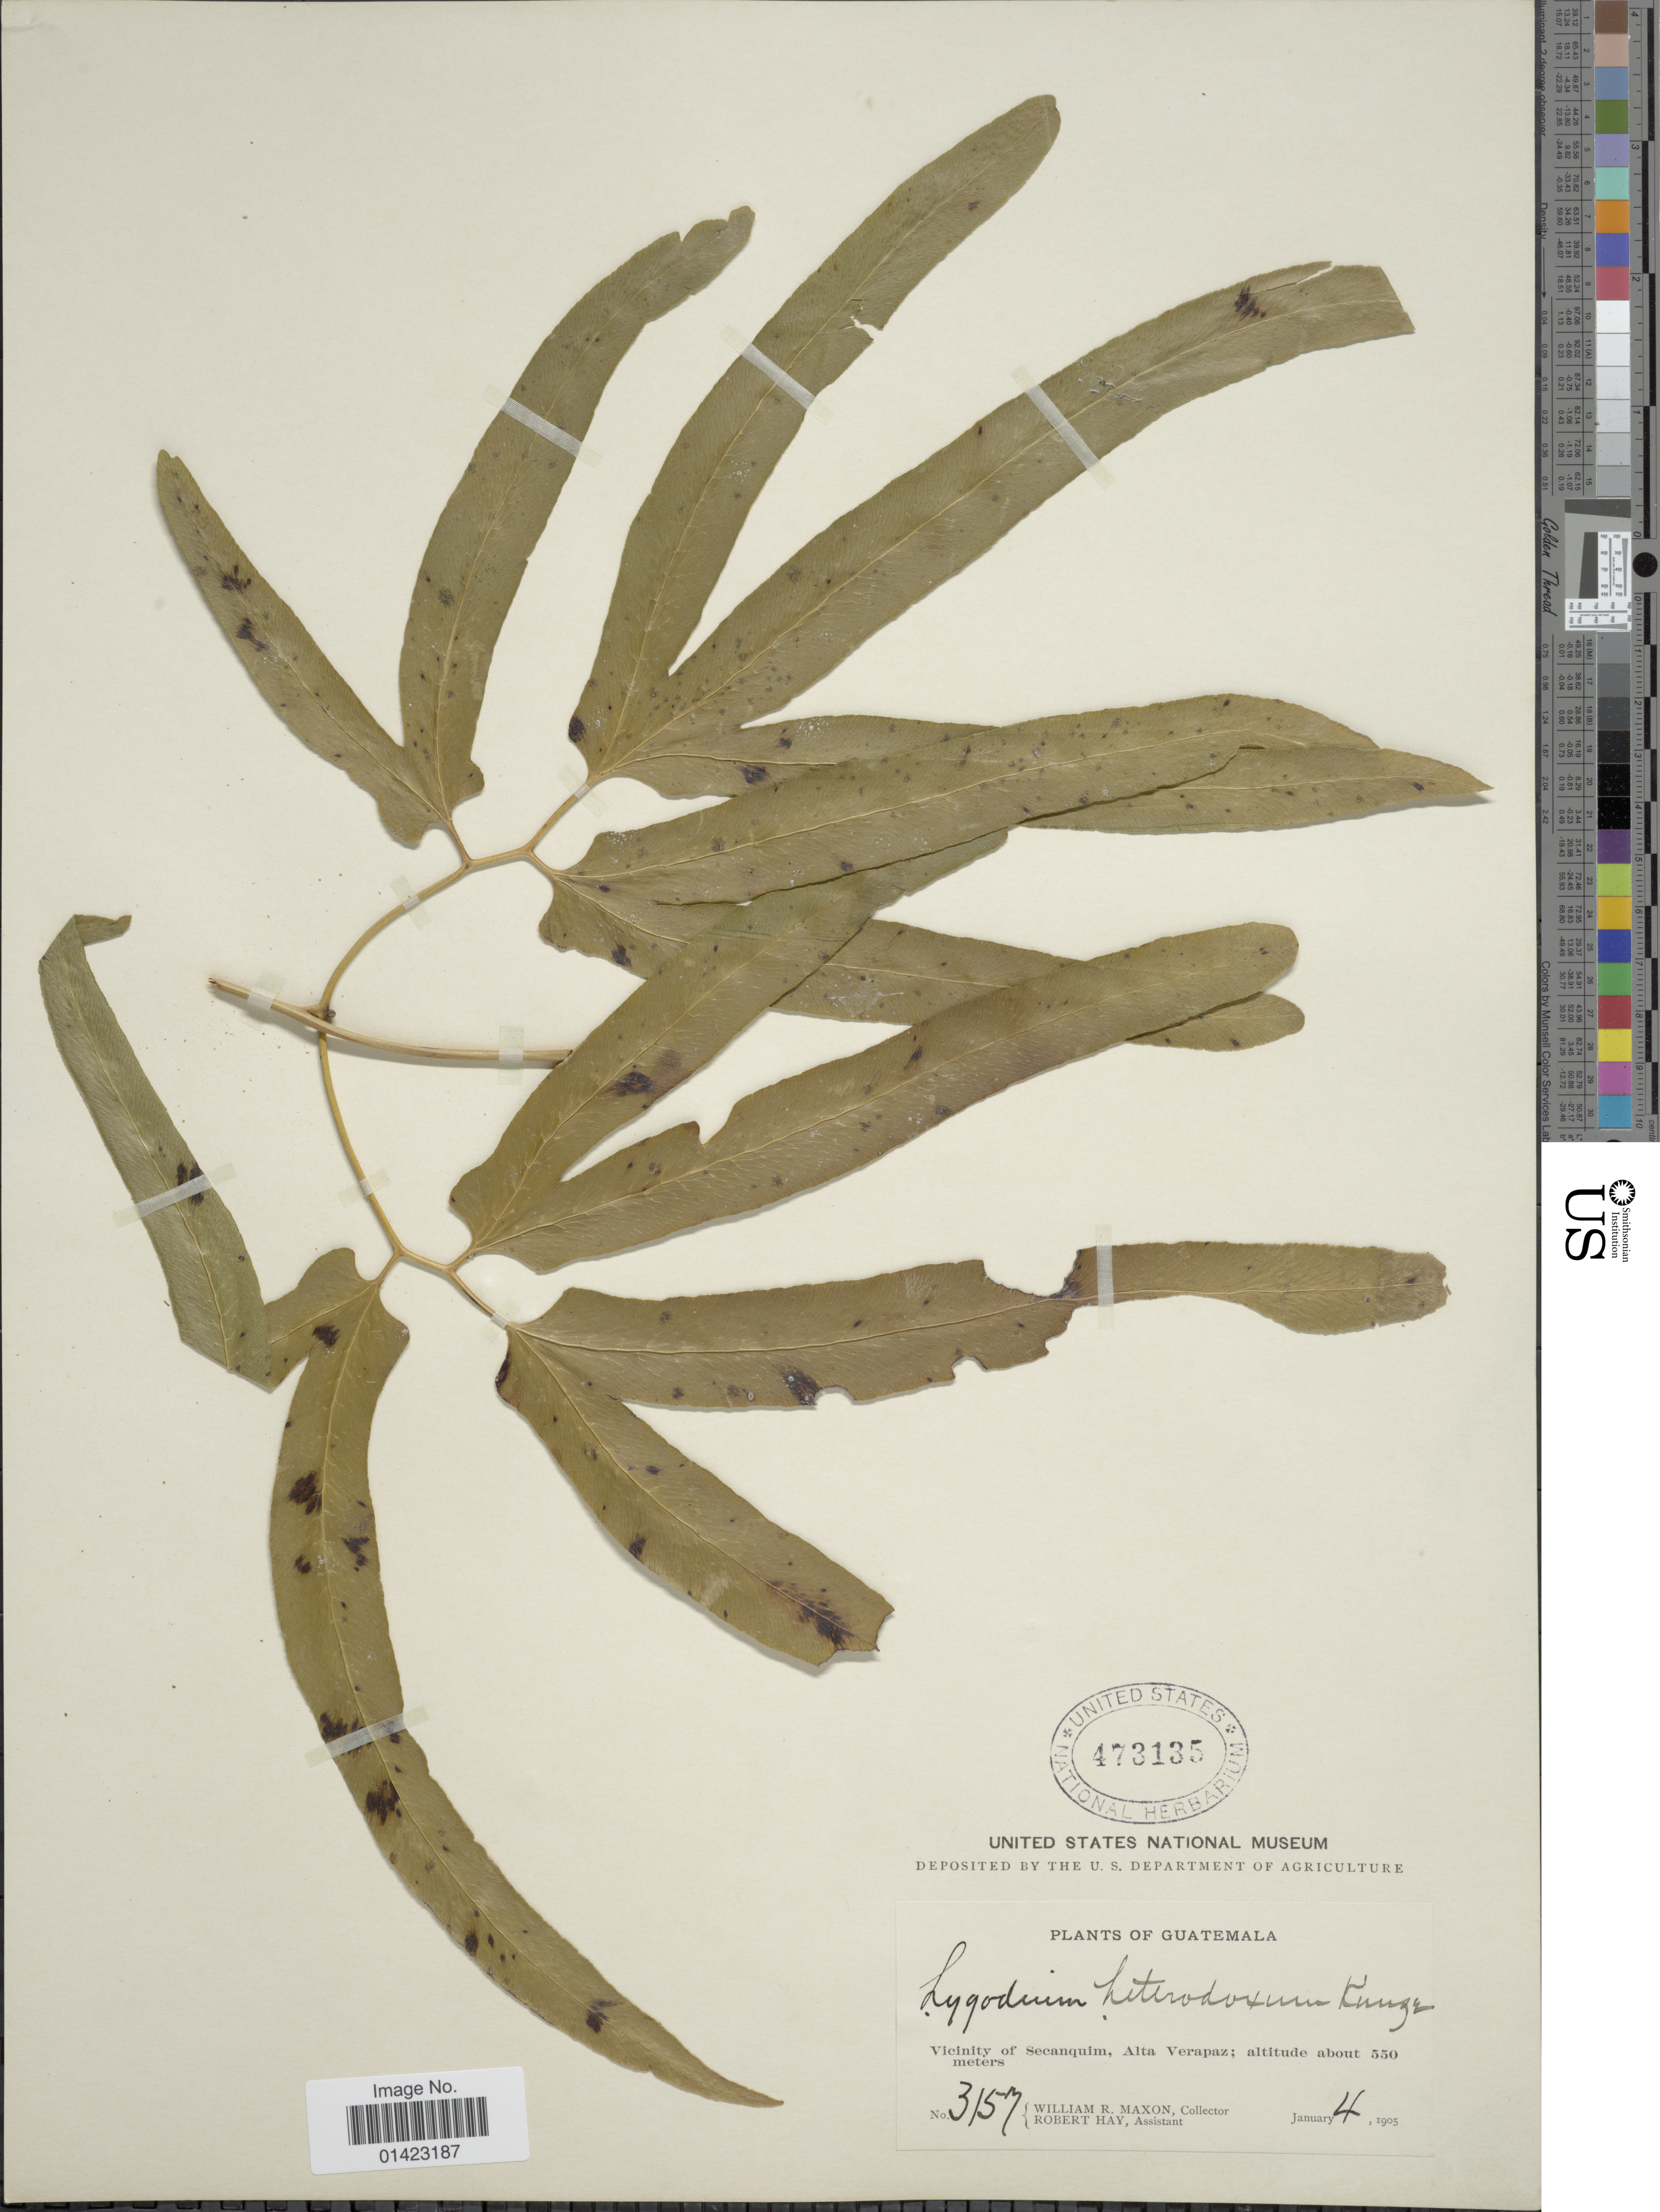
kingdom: Plantae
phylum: Tracheophyta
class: Polypodiopsida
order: Schizaeales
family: Lygodiaceae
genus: Lygodium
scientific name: Lygodium heterodoxum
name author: Kunze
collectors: W. R. Maxon & R. Hay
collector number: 3157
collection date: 1905-01-04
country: Guatemala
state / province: Alta Verapaz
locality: Vicinity of Secanquim, Alta Verapaz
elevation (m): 550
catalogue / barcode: US 473135